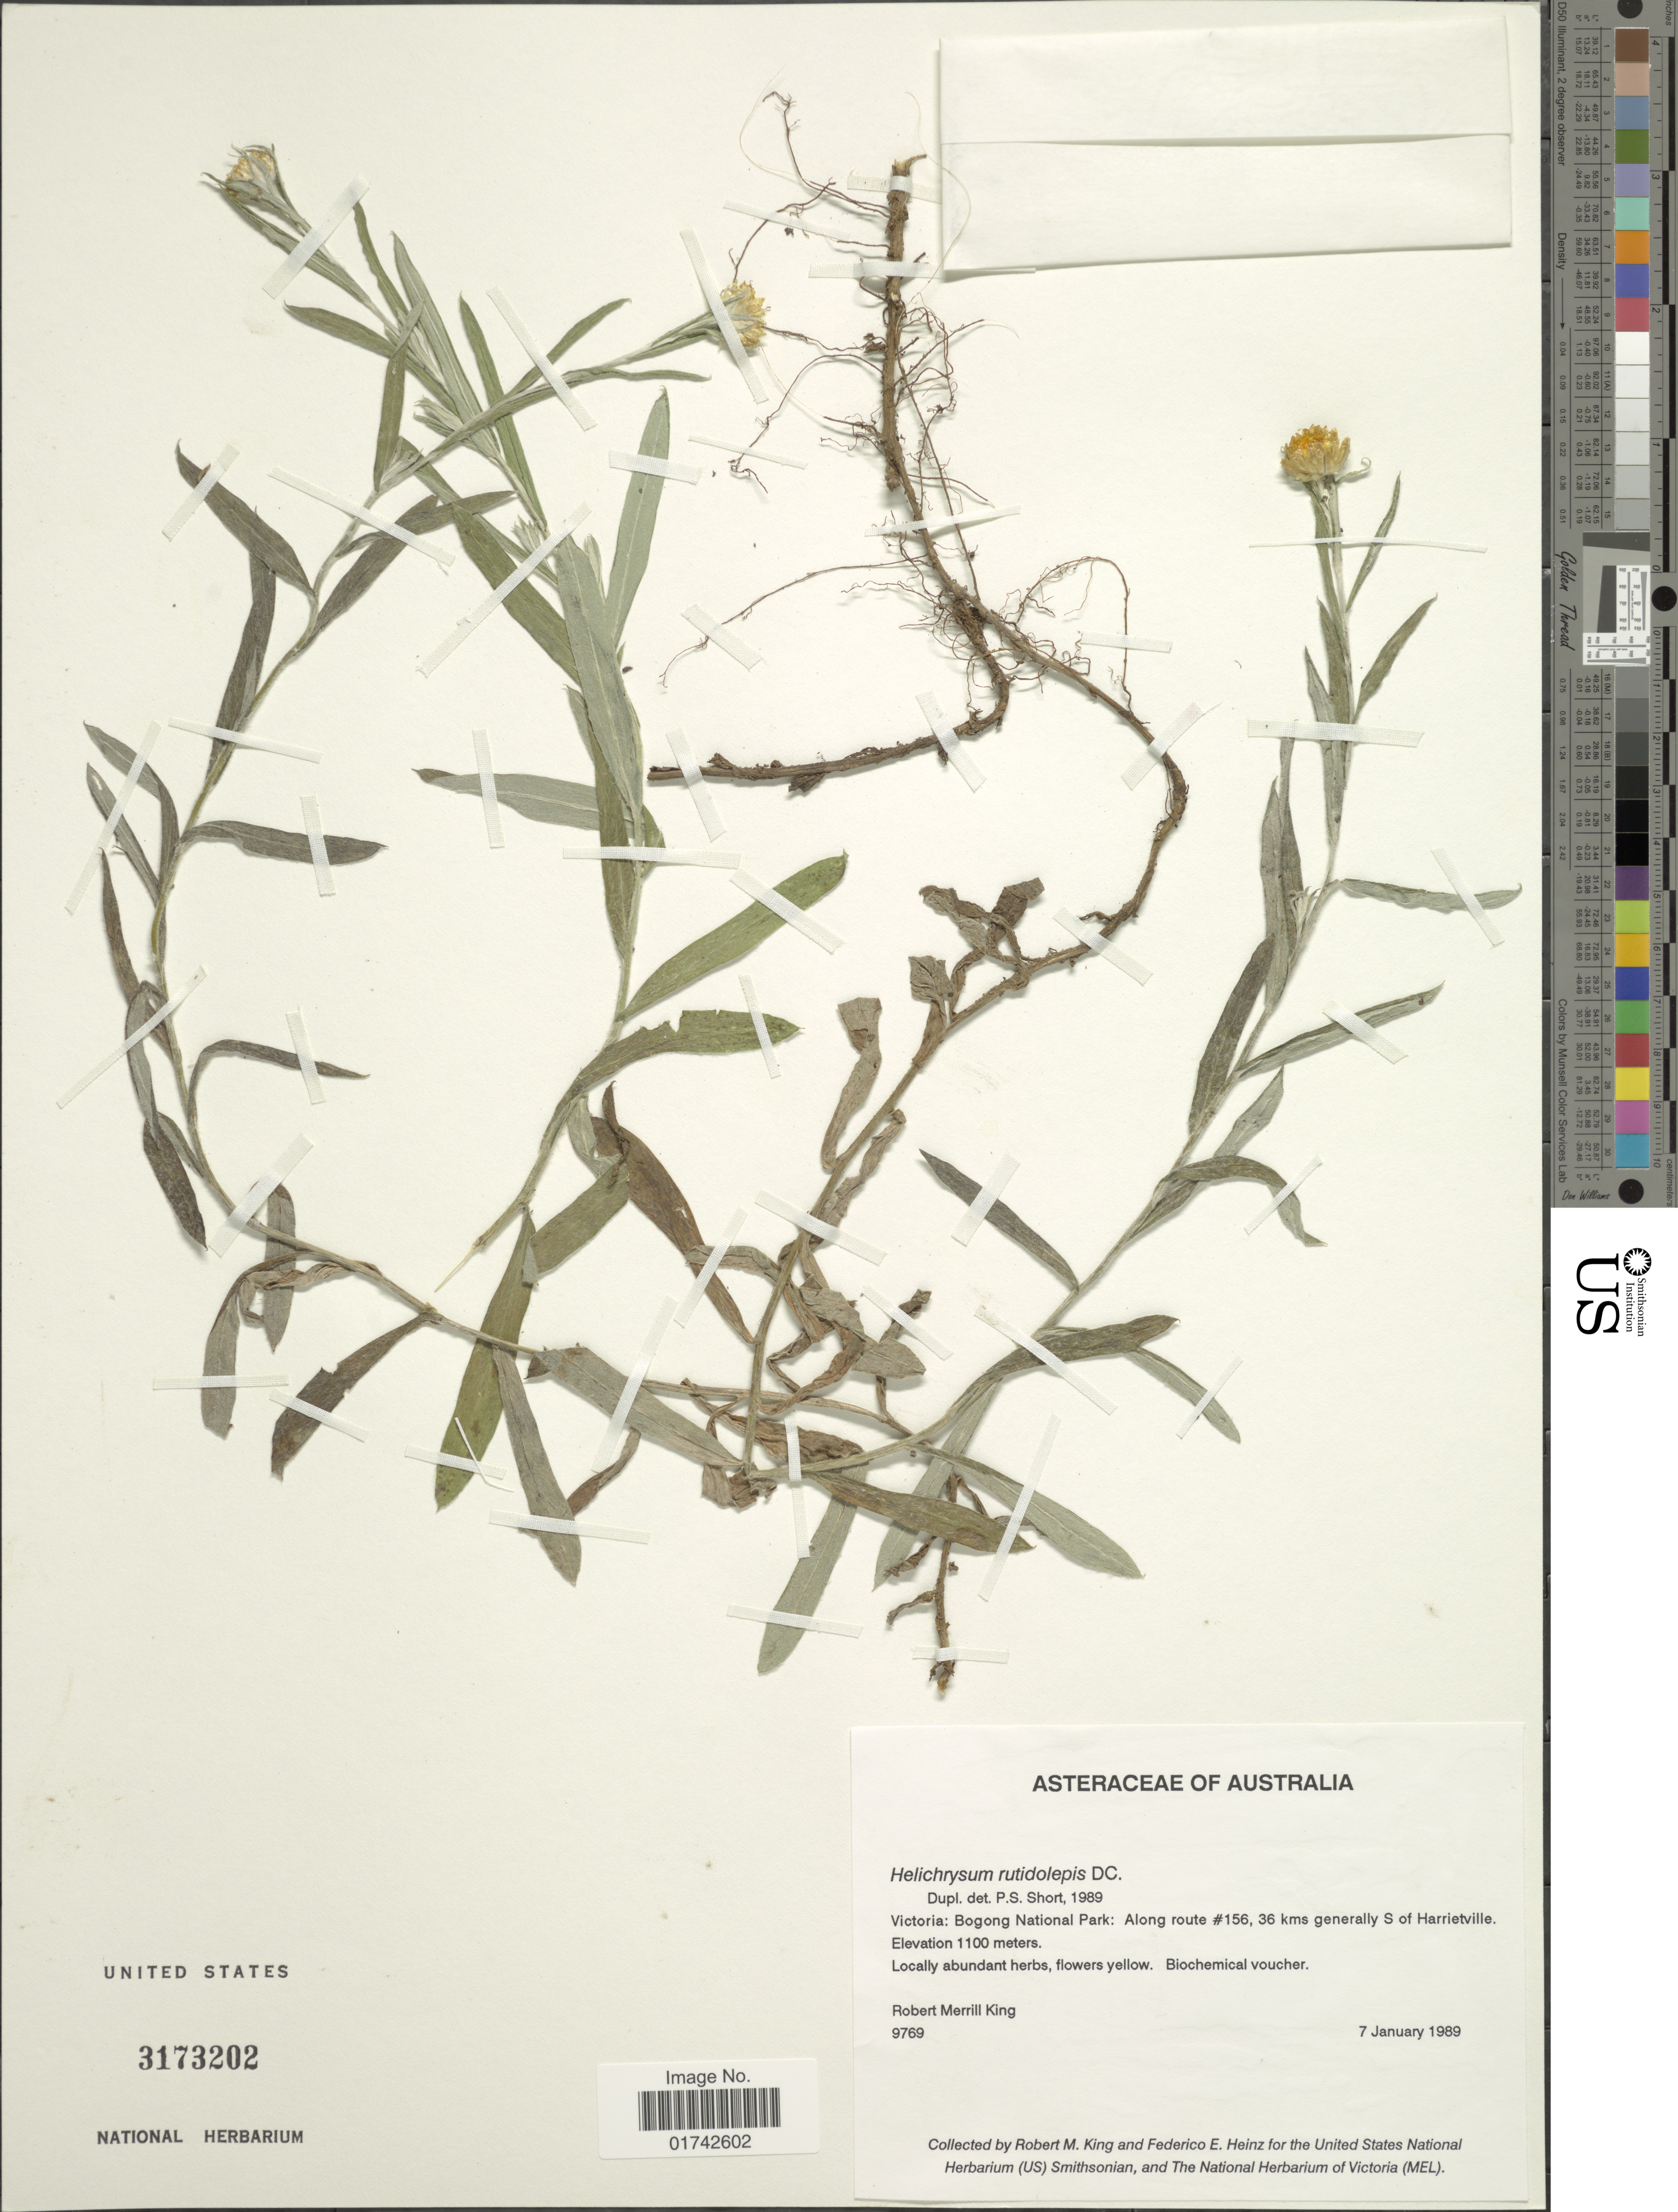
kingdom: Plantae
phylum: Tracheophyta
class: Magnoliopsida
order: Asterales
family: Asteraceae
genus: Helichrysum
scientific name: Helichrysum rutidolepis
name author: DC.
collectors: R. M. King & F. Heinz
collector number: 9769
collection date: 1989-01-07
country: Australia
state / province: Victoria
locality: Victoria. Bogong National Park: Along route #16, 36 kms generally S of Harrietville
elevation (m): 1100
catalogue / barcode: US 3173202